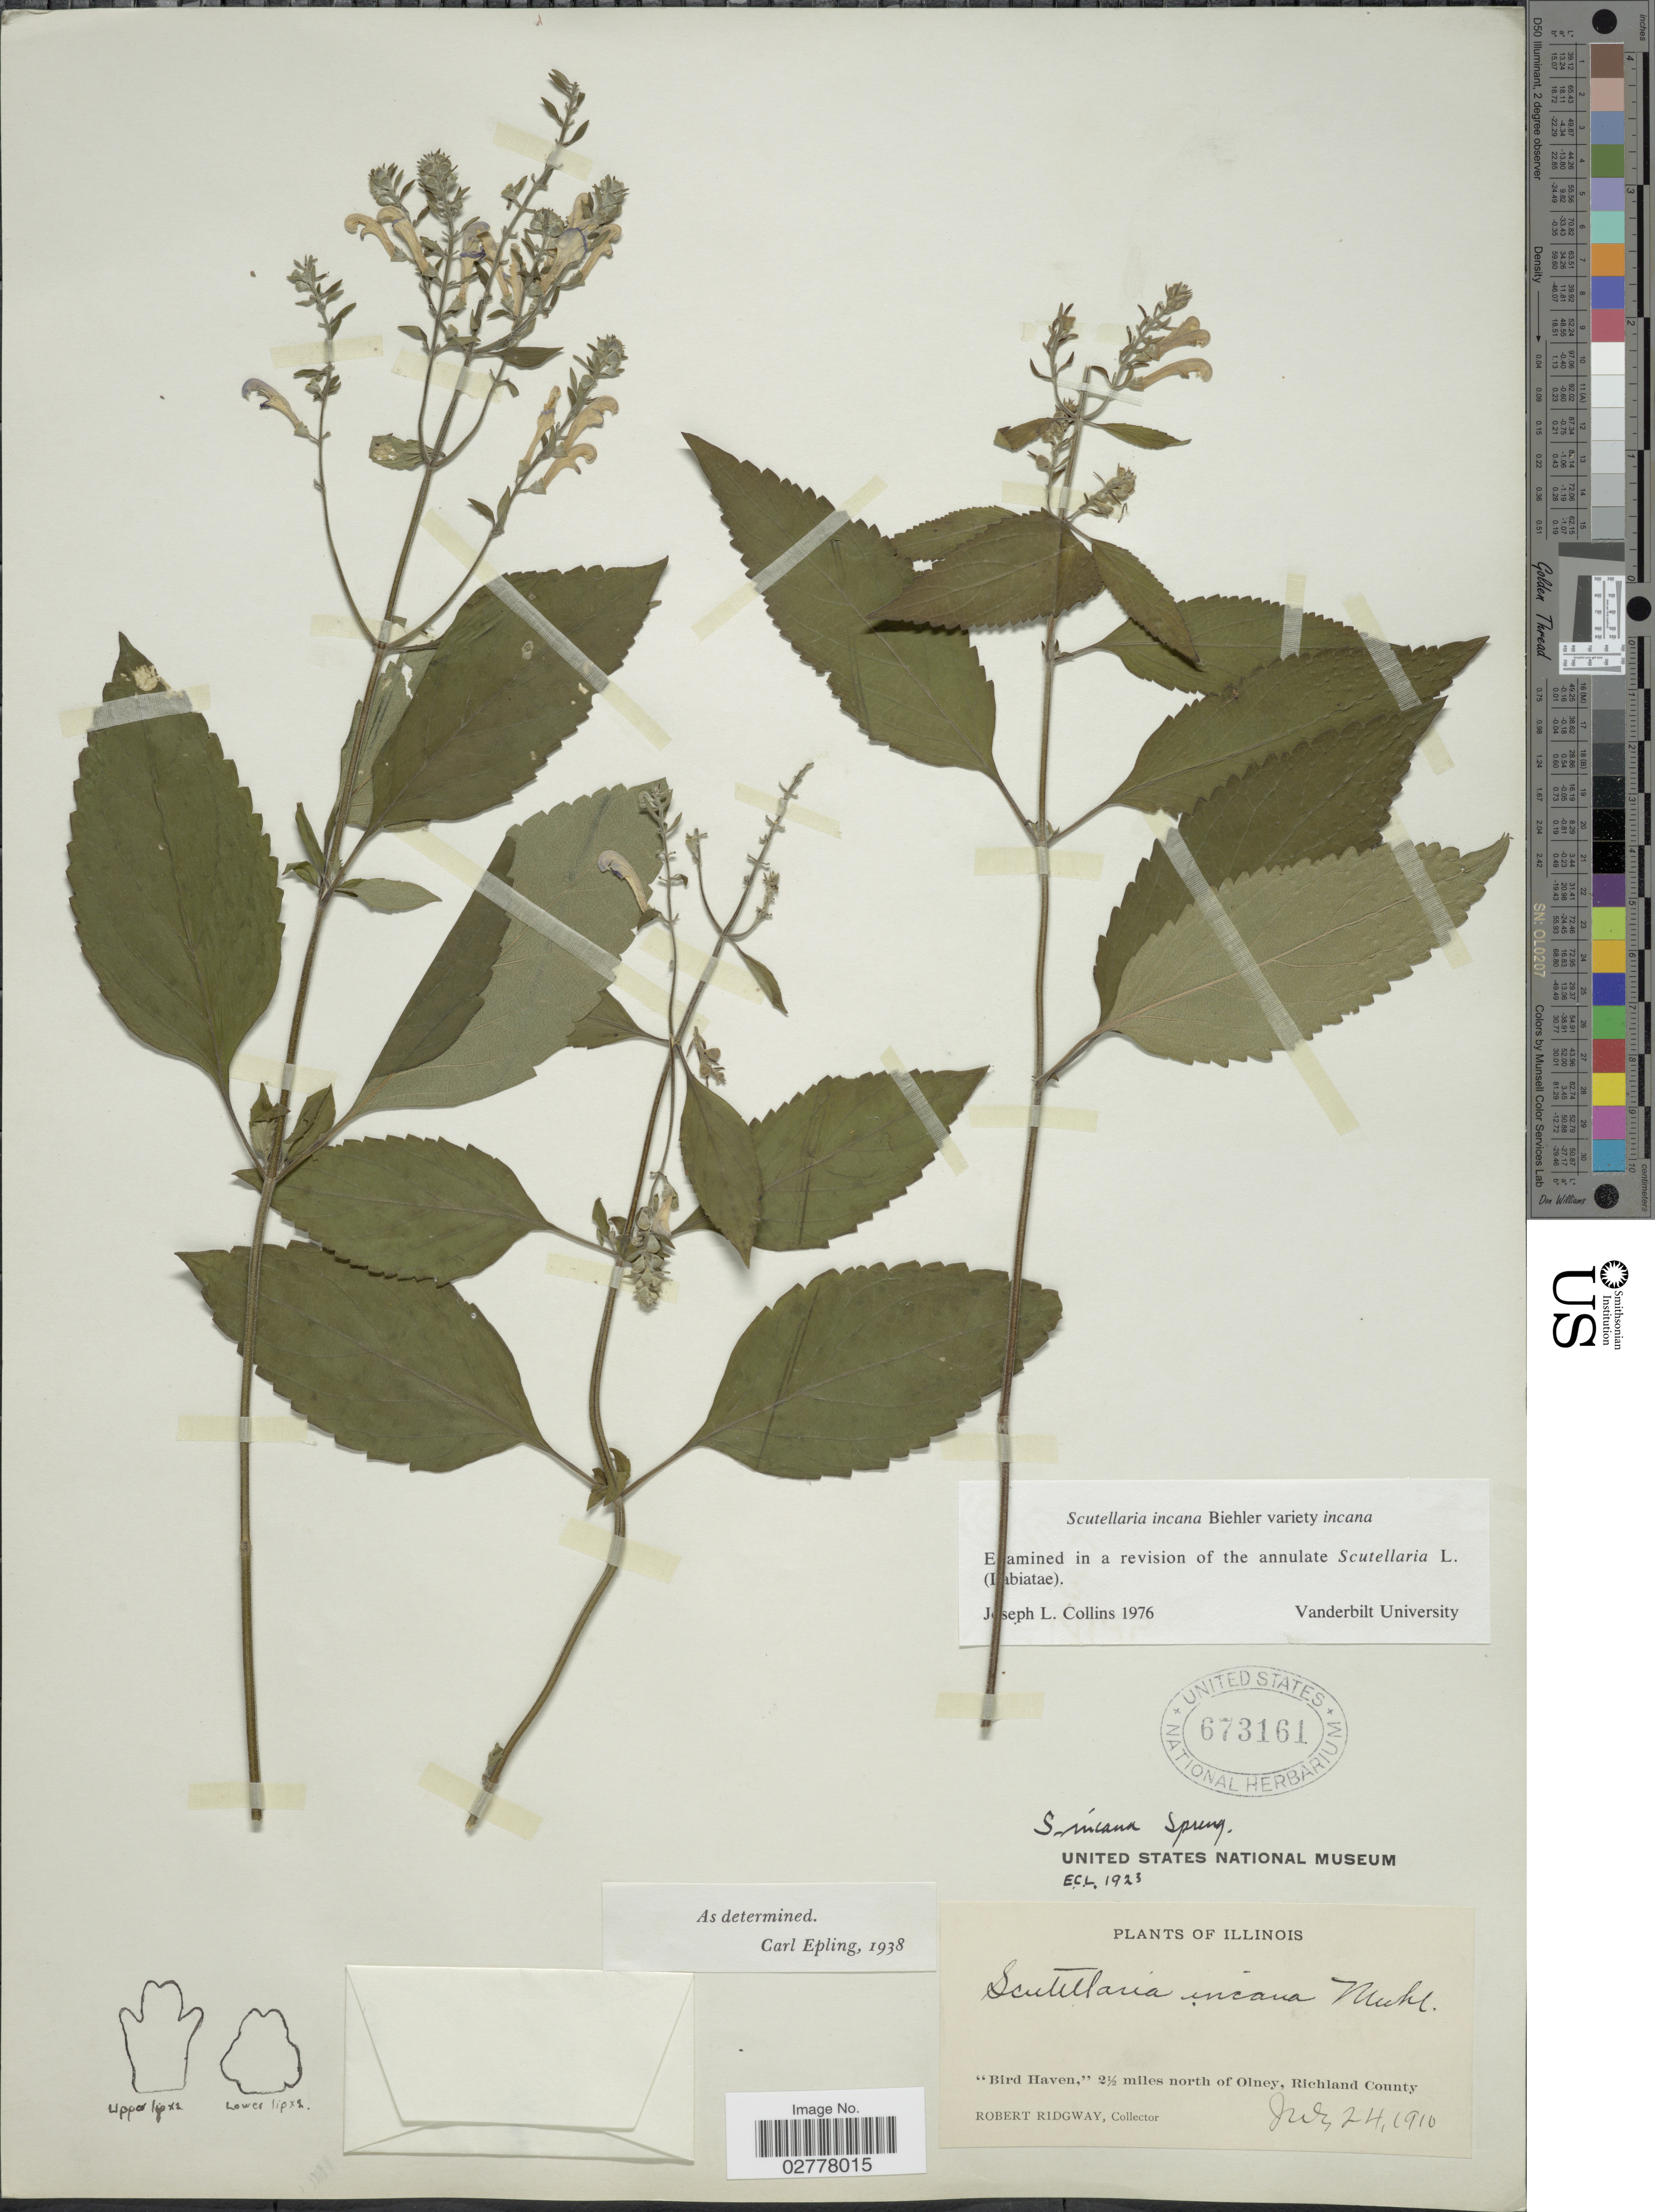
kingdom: Plantae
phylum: Tracheophyta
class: Magnoliopsida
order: Lamiales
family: Lamiaceae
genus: Scutellaria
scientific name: Scutellaria incana var. incana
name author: Biehler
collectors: R. Ridgway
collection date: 1910-07-24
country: United States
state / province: Illinois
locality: Bird Haven,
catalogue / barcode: US 673161